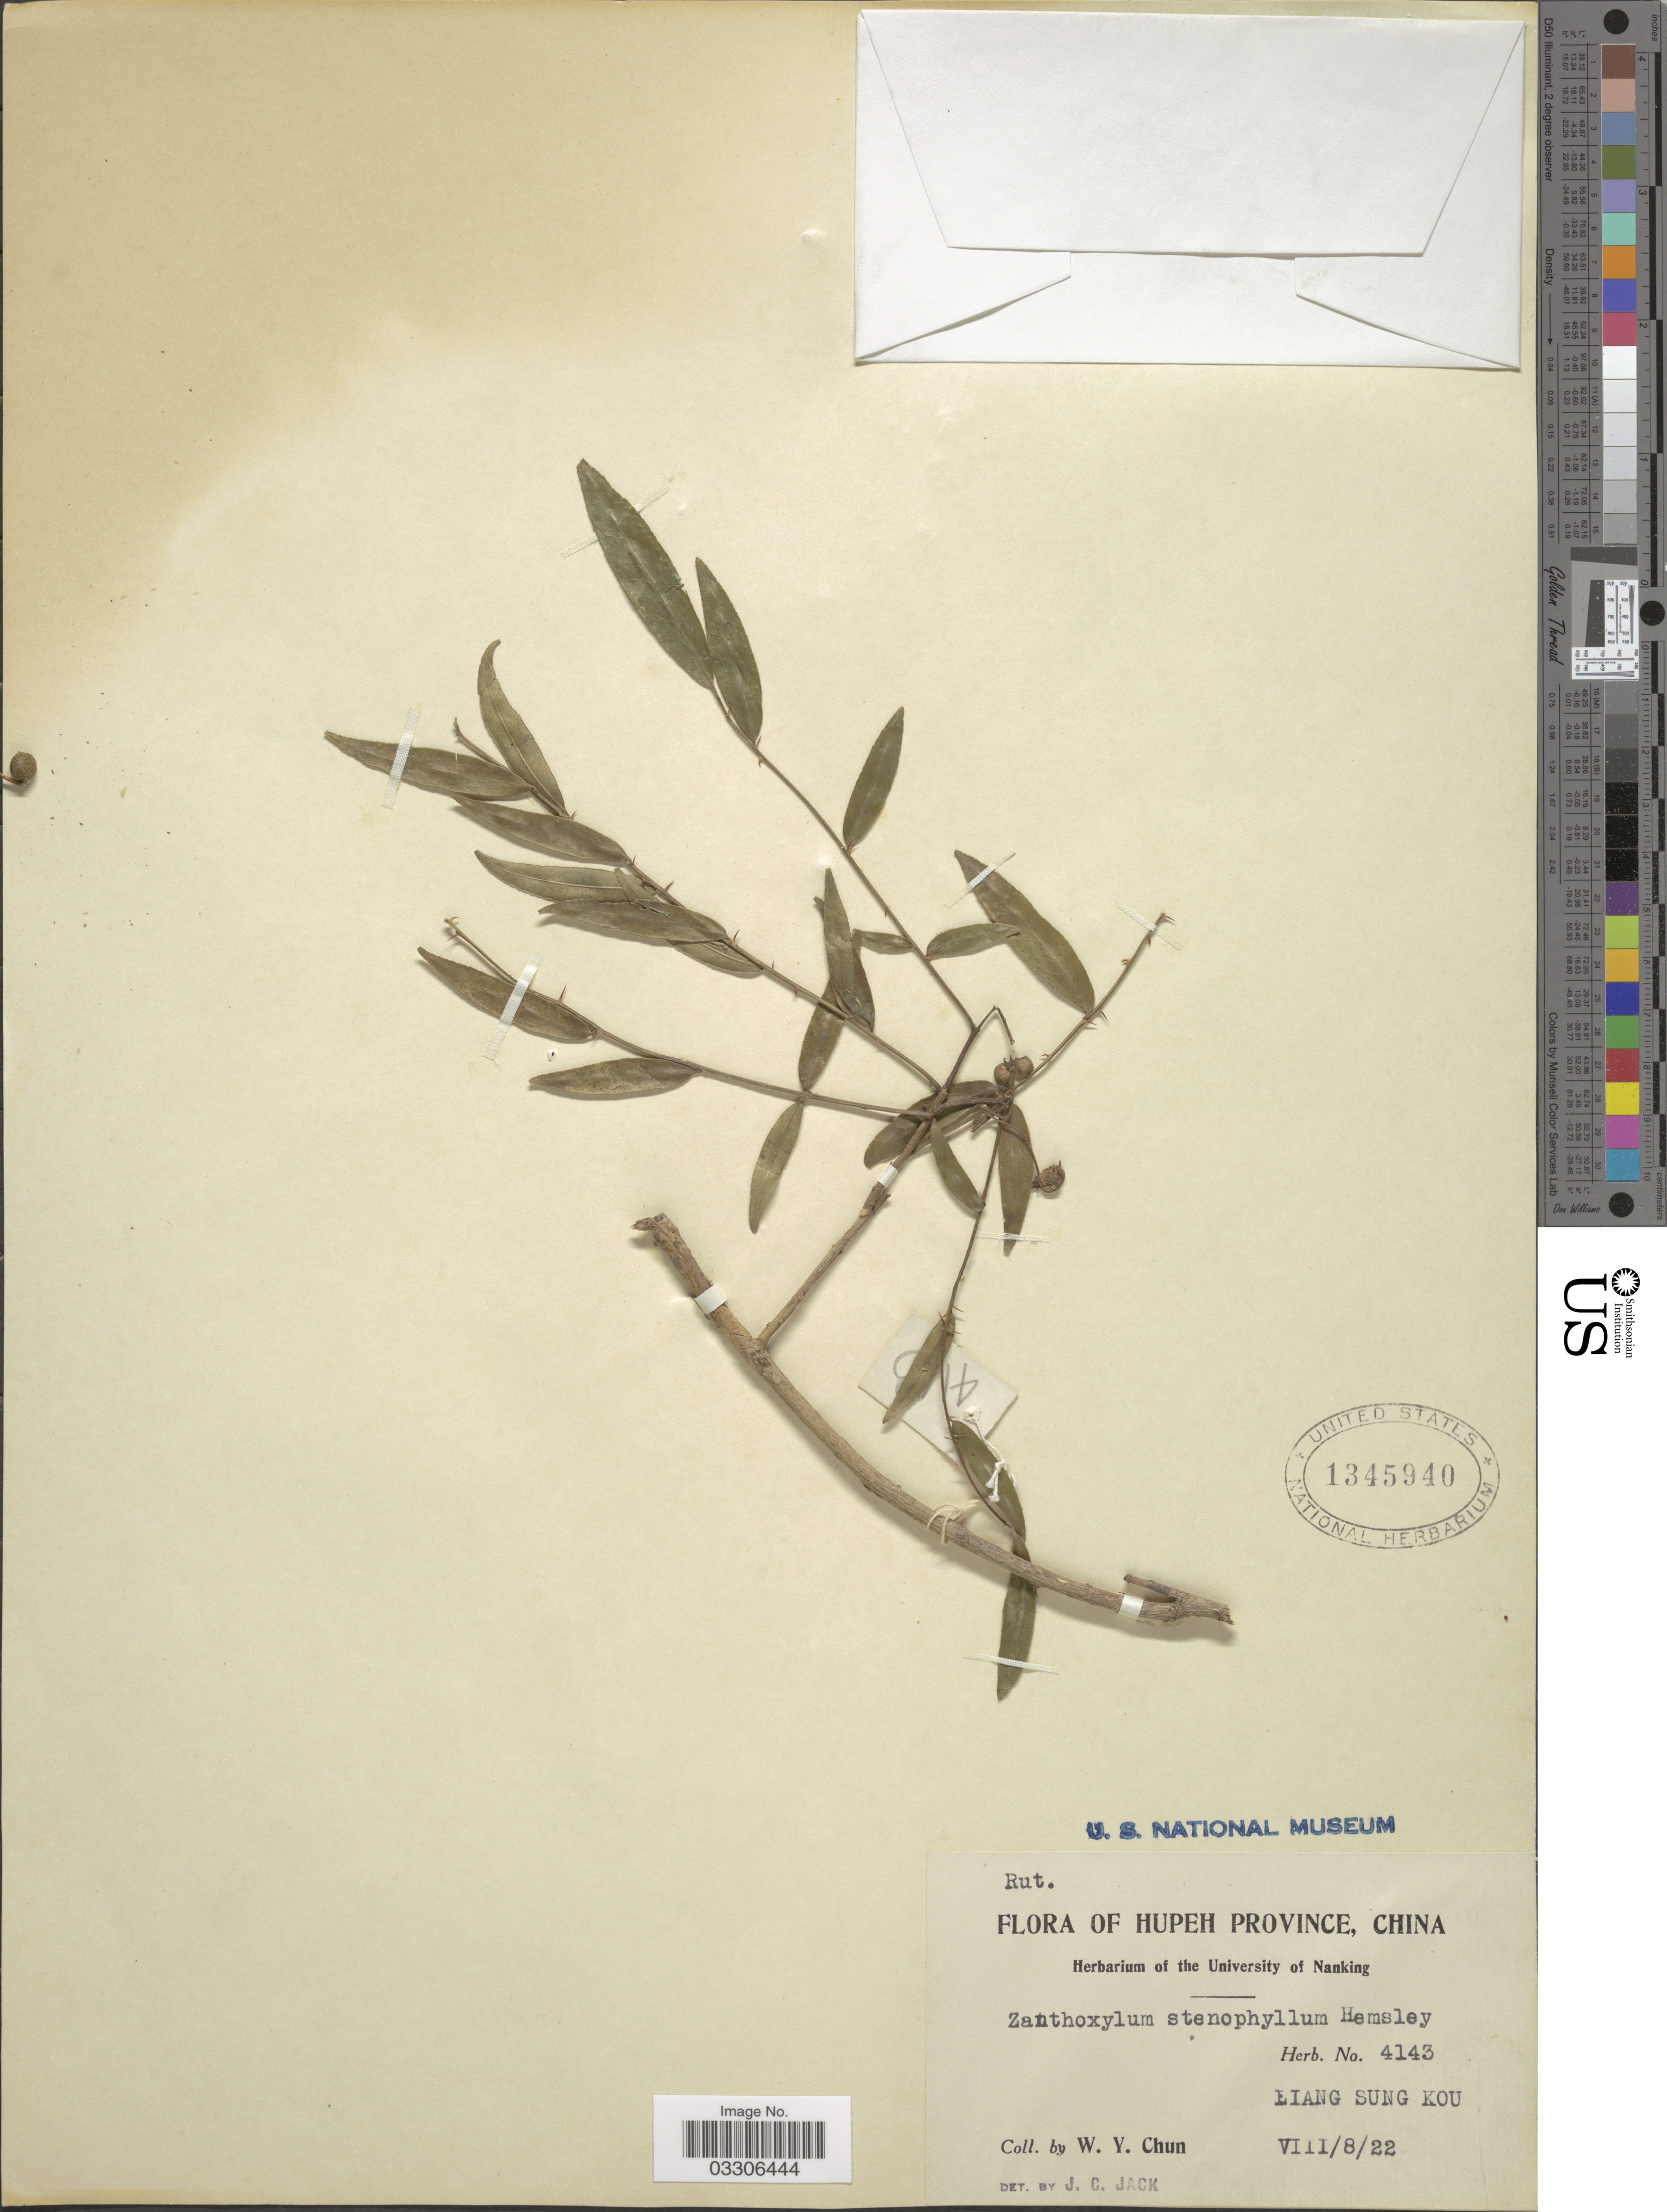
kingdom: Plantae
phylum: Tracheophyta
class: Magnoliopsida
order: Sapindales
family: Rutaceae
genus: Zanthoxylum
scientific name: Zanthoxylum stenophyllum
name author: Hemsl.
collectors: W. Y. Chun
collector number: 4143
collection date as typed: Transcribed d/m/y: 8/8/22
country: China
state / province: Hubei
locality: Hupeh Province. Liang Sung Kou.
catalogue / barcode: US 1345940